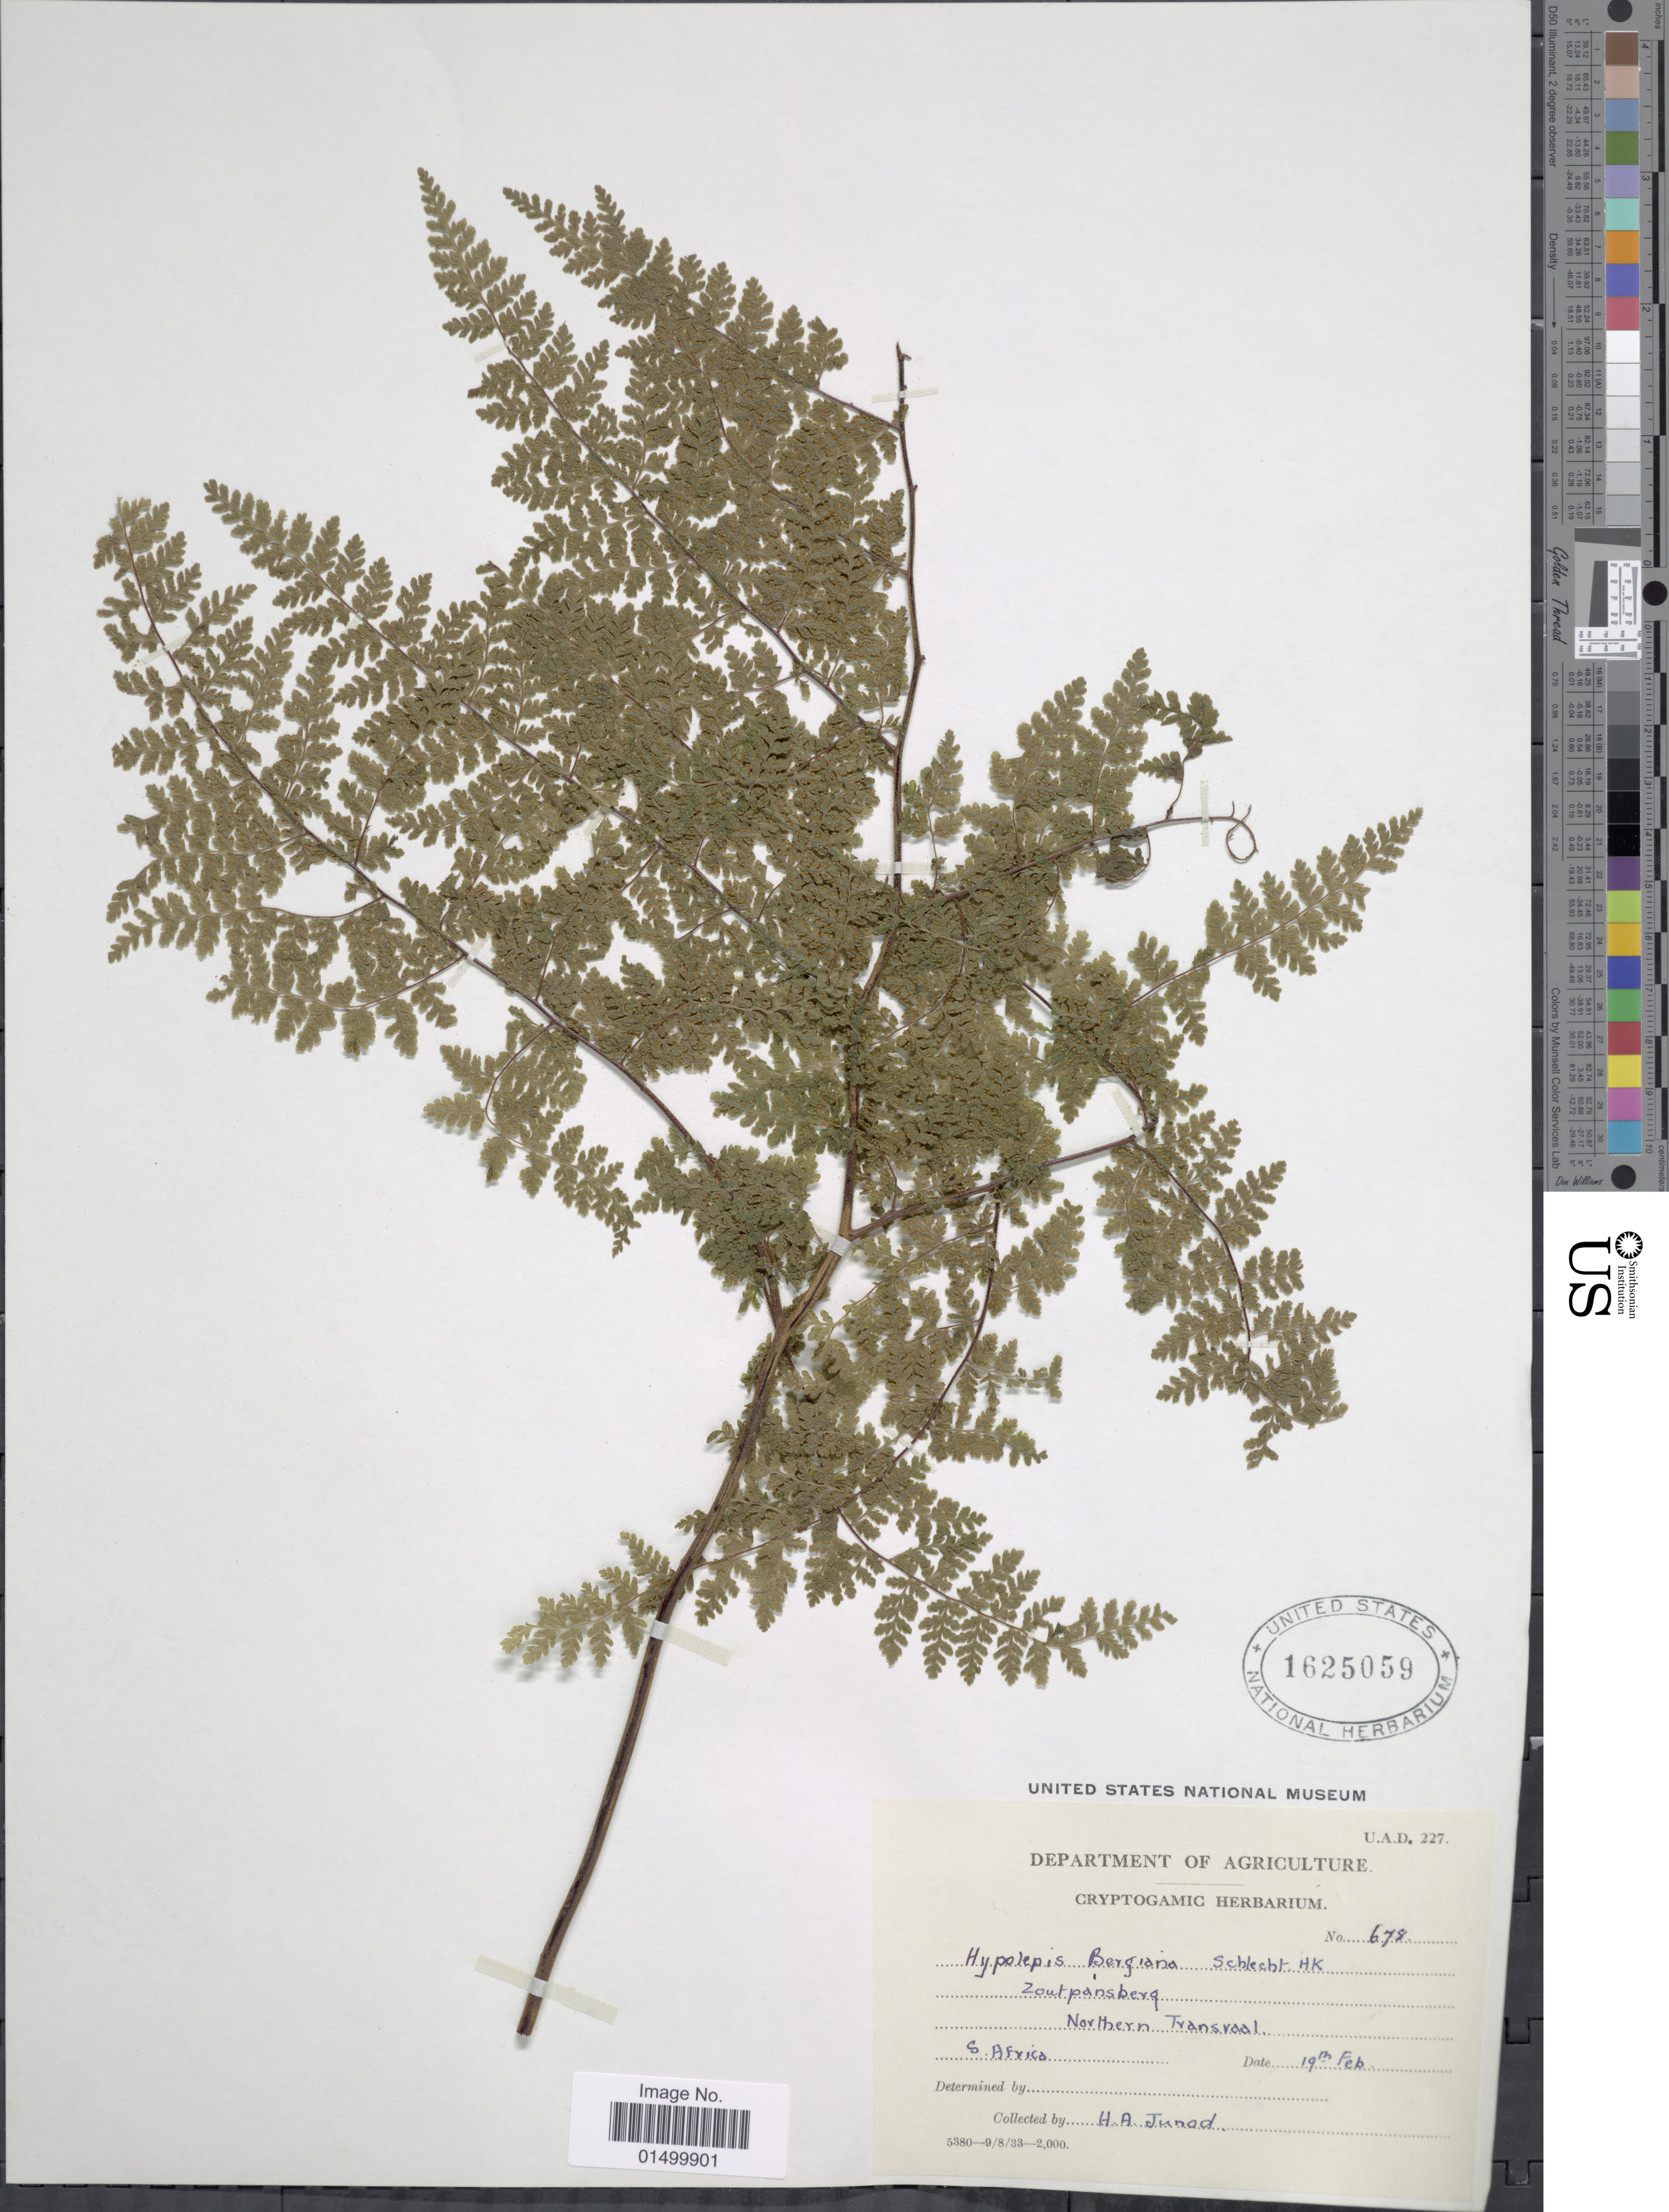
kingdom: Plantae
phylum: Tracheophyta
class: Polypodiopsida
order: Polypodiales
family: Pteridaceae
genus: Cheilanthes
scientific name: Cheilanthes bergiana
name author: Schltdl.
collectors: H. Junad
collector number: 678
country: South Africa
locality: Northern Transvaal, Zoutpansberg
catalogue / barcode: US 1625059